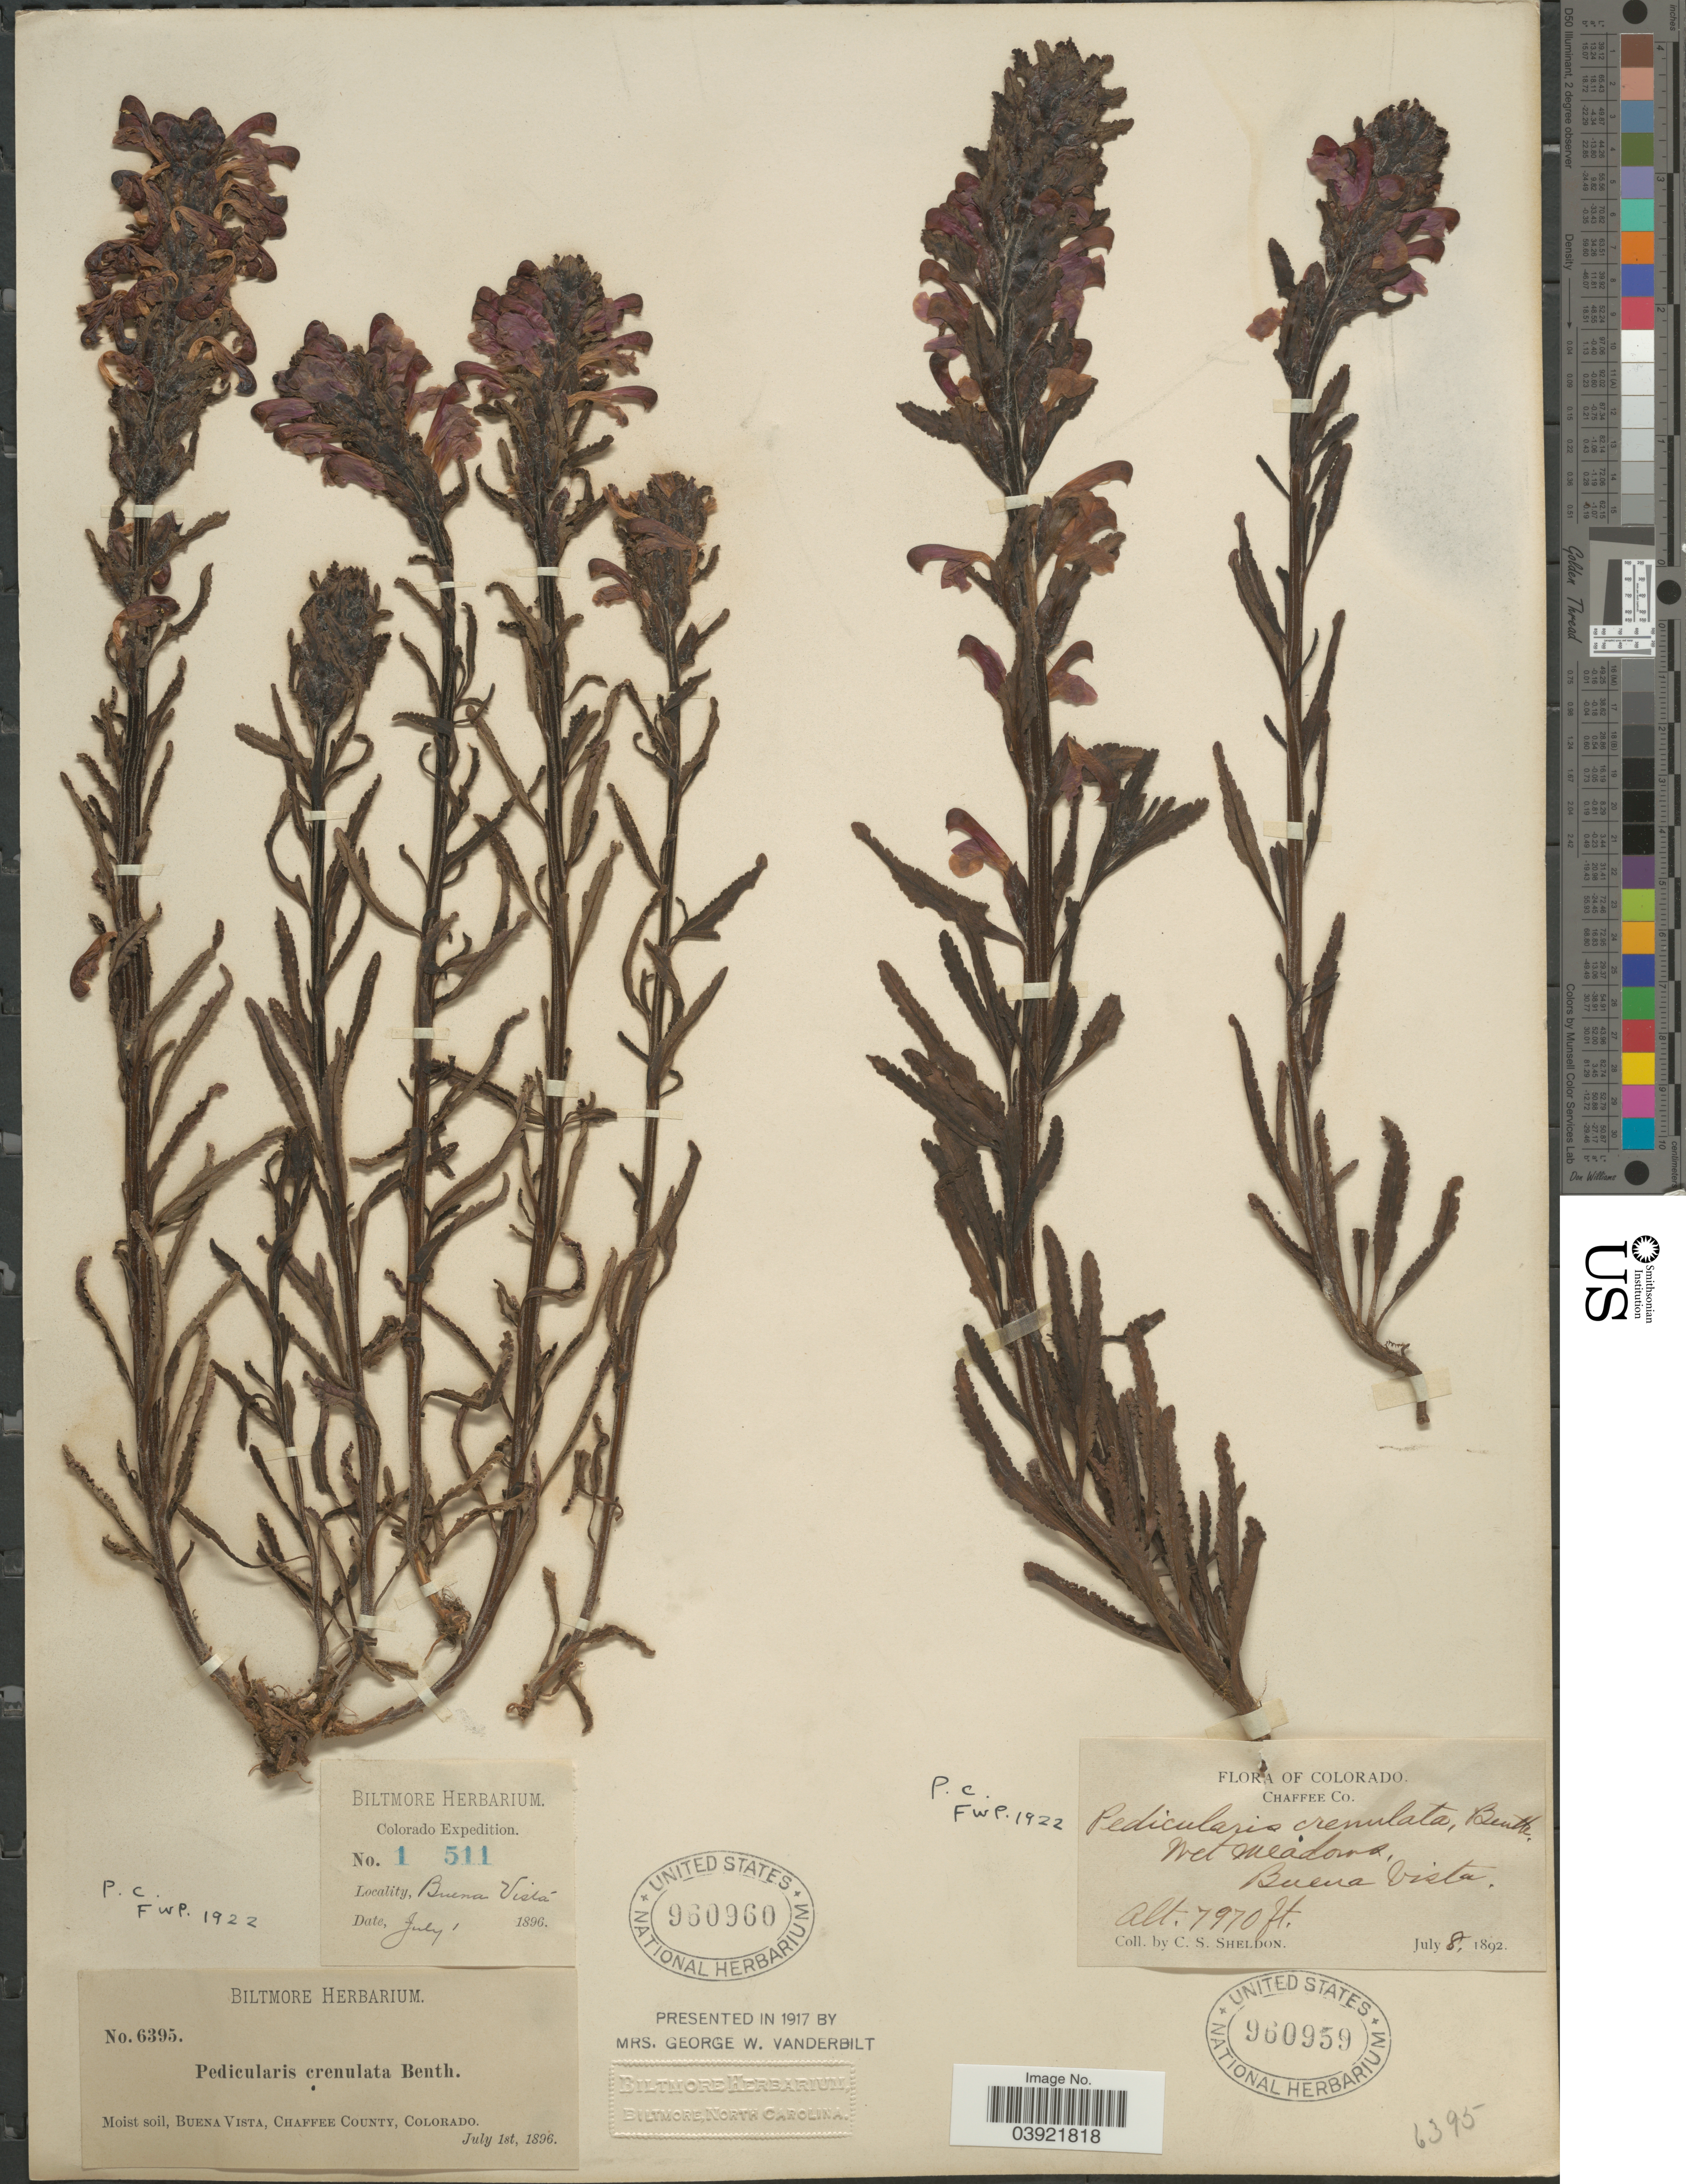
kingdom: Plantae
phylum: Tracheophyta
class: Magnoliopsida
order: Lamiales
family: Orobanchaceae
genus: Pedicularis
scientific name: Pedicularis crenulata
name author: Benth.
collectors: C. S. Sheldon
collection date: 1892-07-08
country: United States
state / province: Colorado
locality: Chaffee Co. Buena Vista.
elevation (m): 2429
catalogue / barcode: US 960959-2